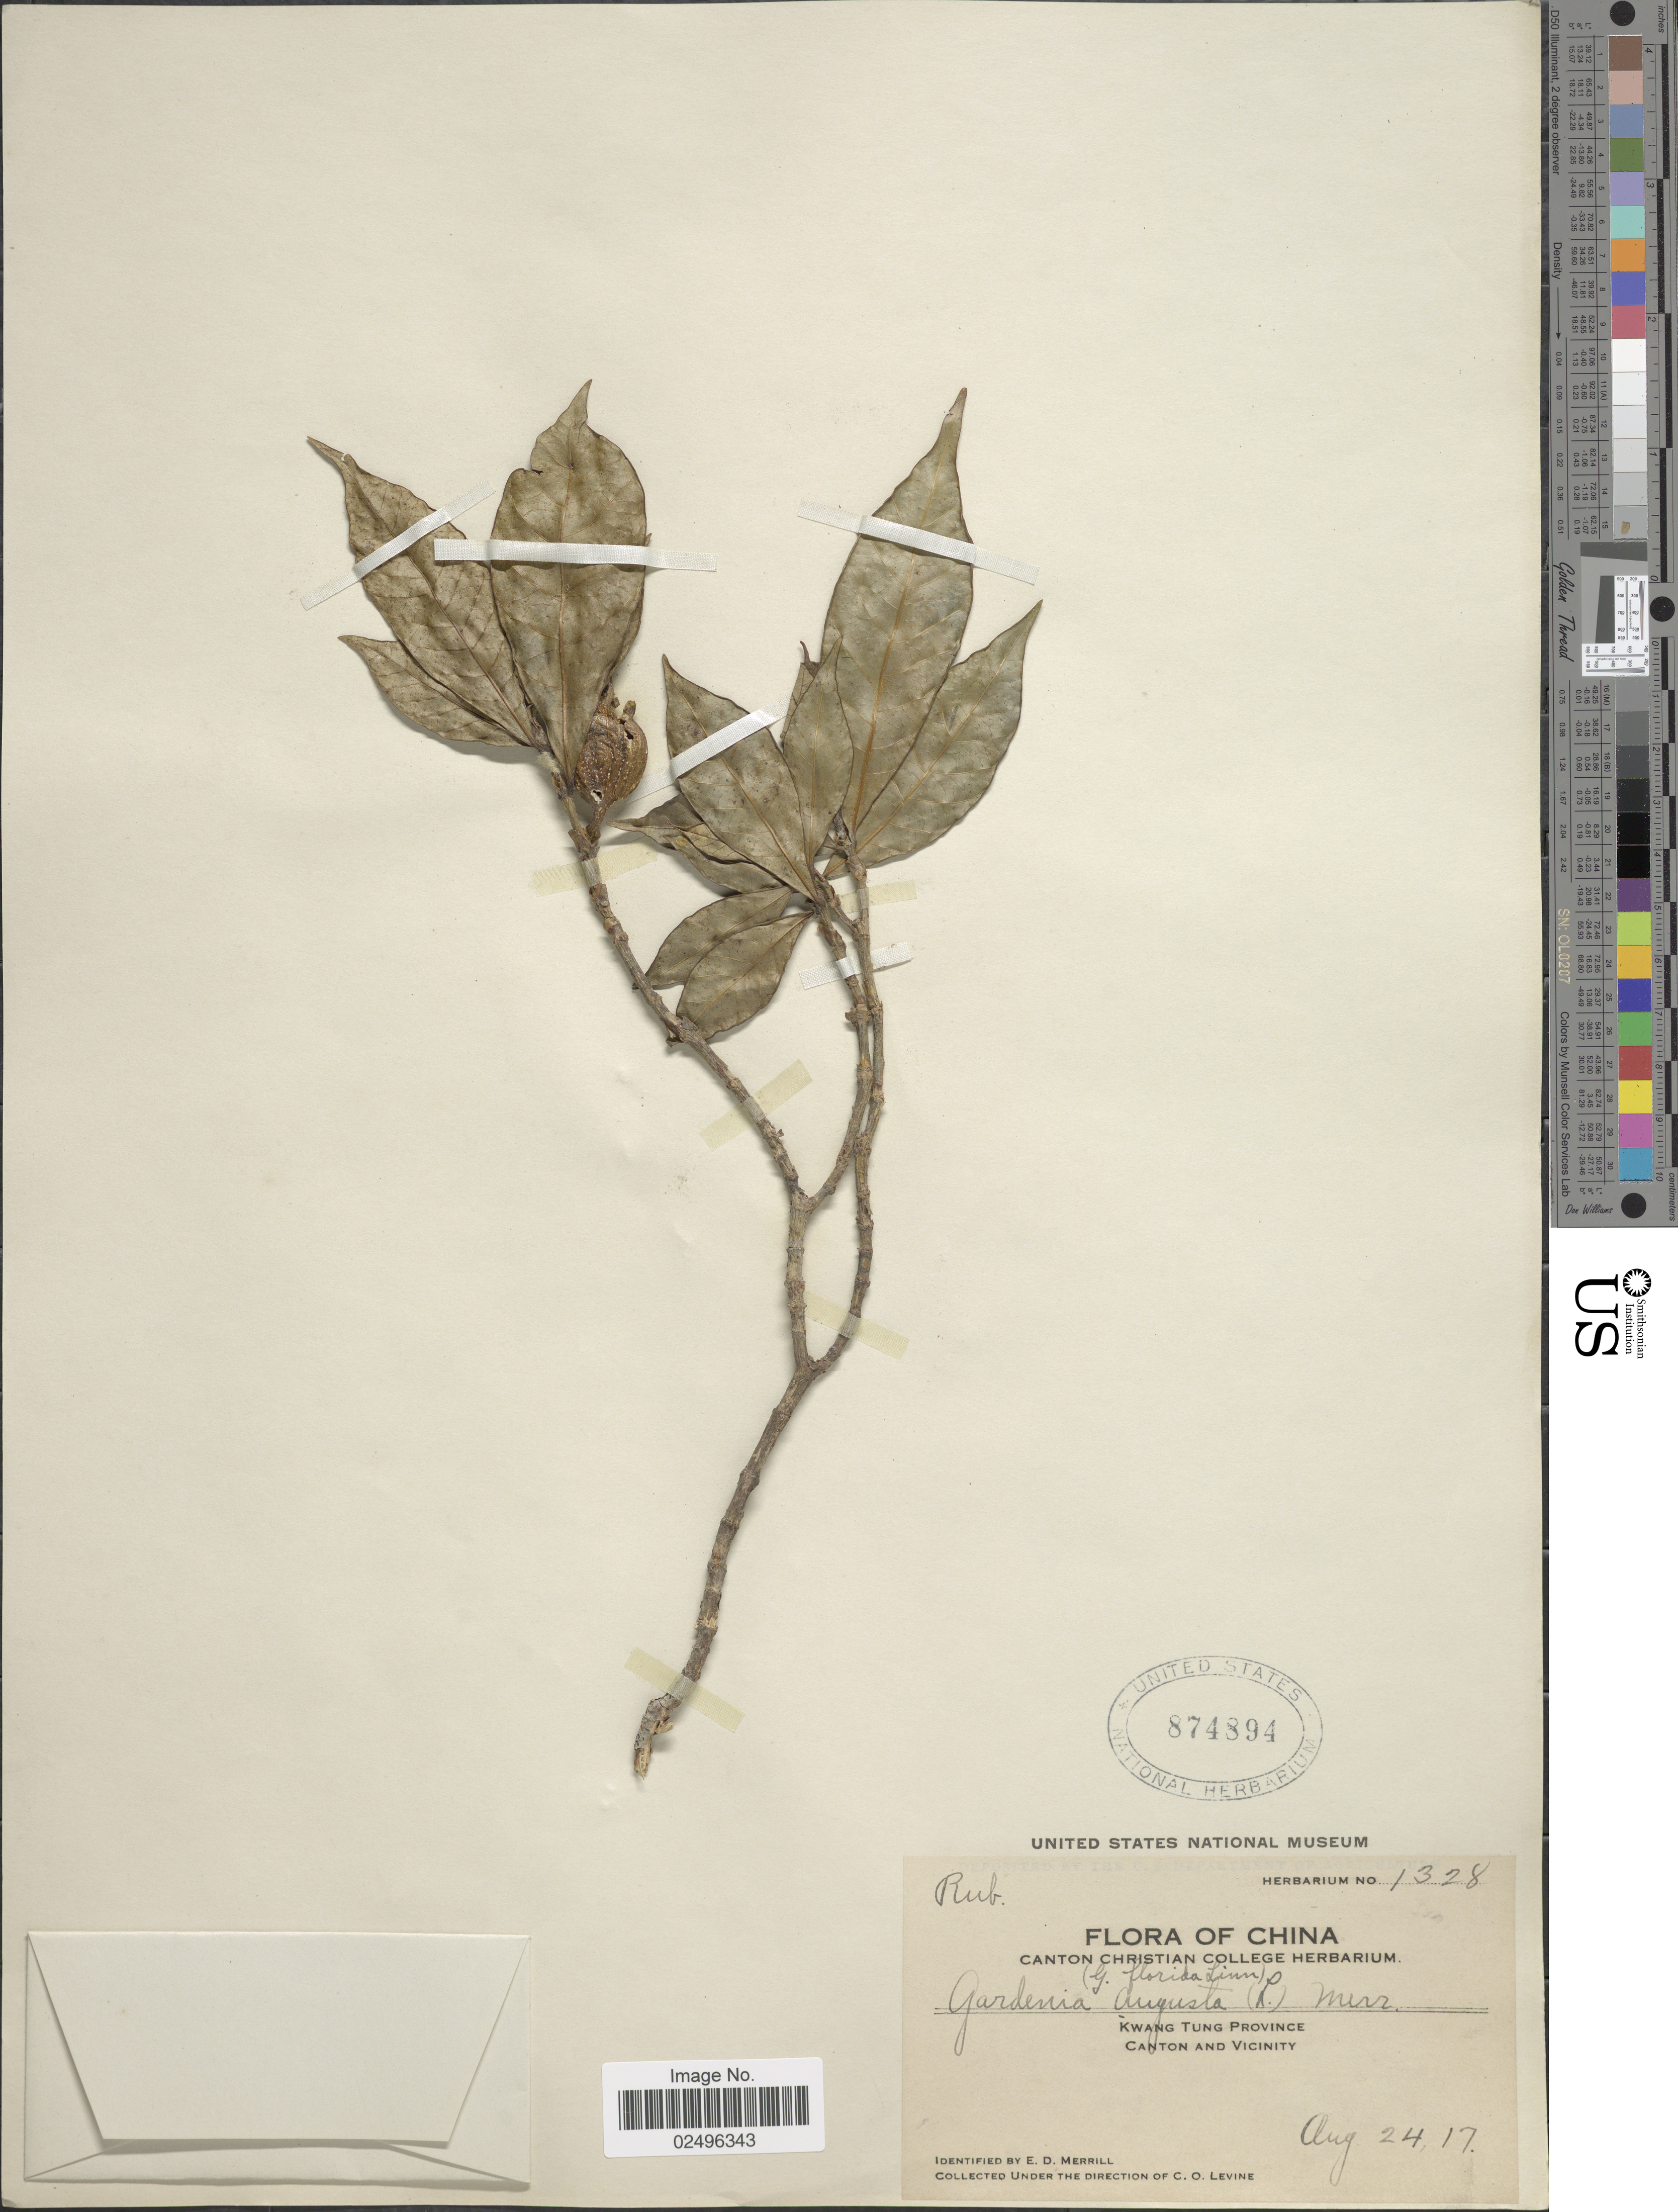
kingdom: Plantae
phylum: Tracheophyta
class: Magnoliopsida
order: Gentianales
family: Rubiaceae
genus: Gardenia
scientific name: Gardenia augusta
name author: (L.) Merr.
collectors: C. O. Levine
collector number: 1328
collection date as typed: Transcribed d/m/y: 24/8/17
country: China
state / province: Guangdong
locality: Kwangtung Province. Canton and Vicinity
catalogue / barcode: US 874894